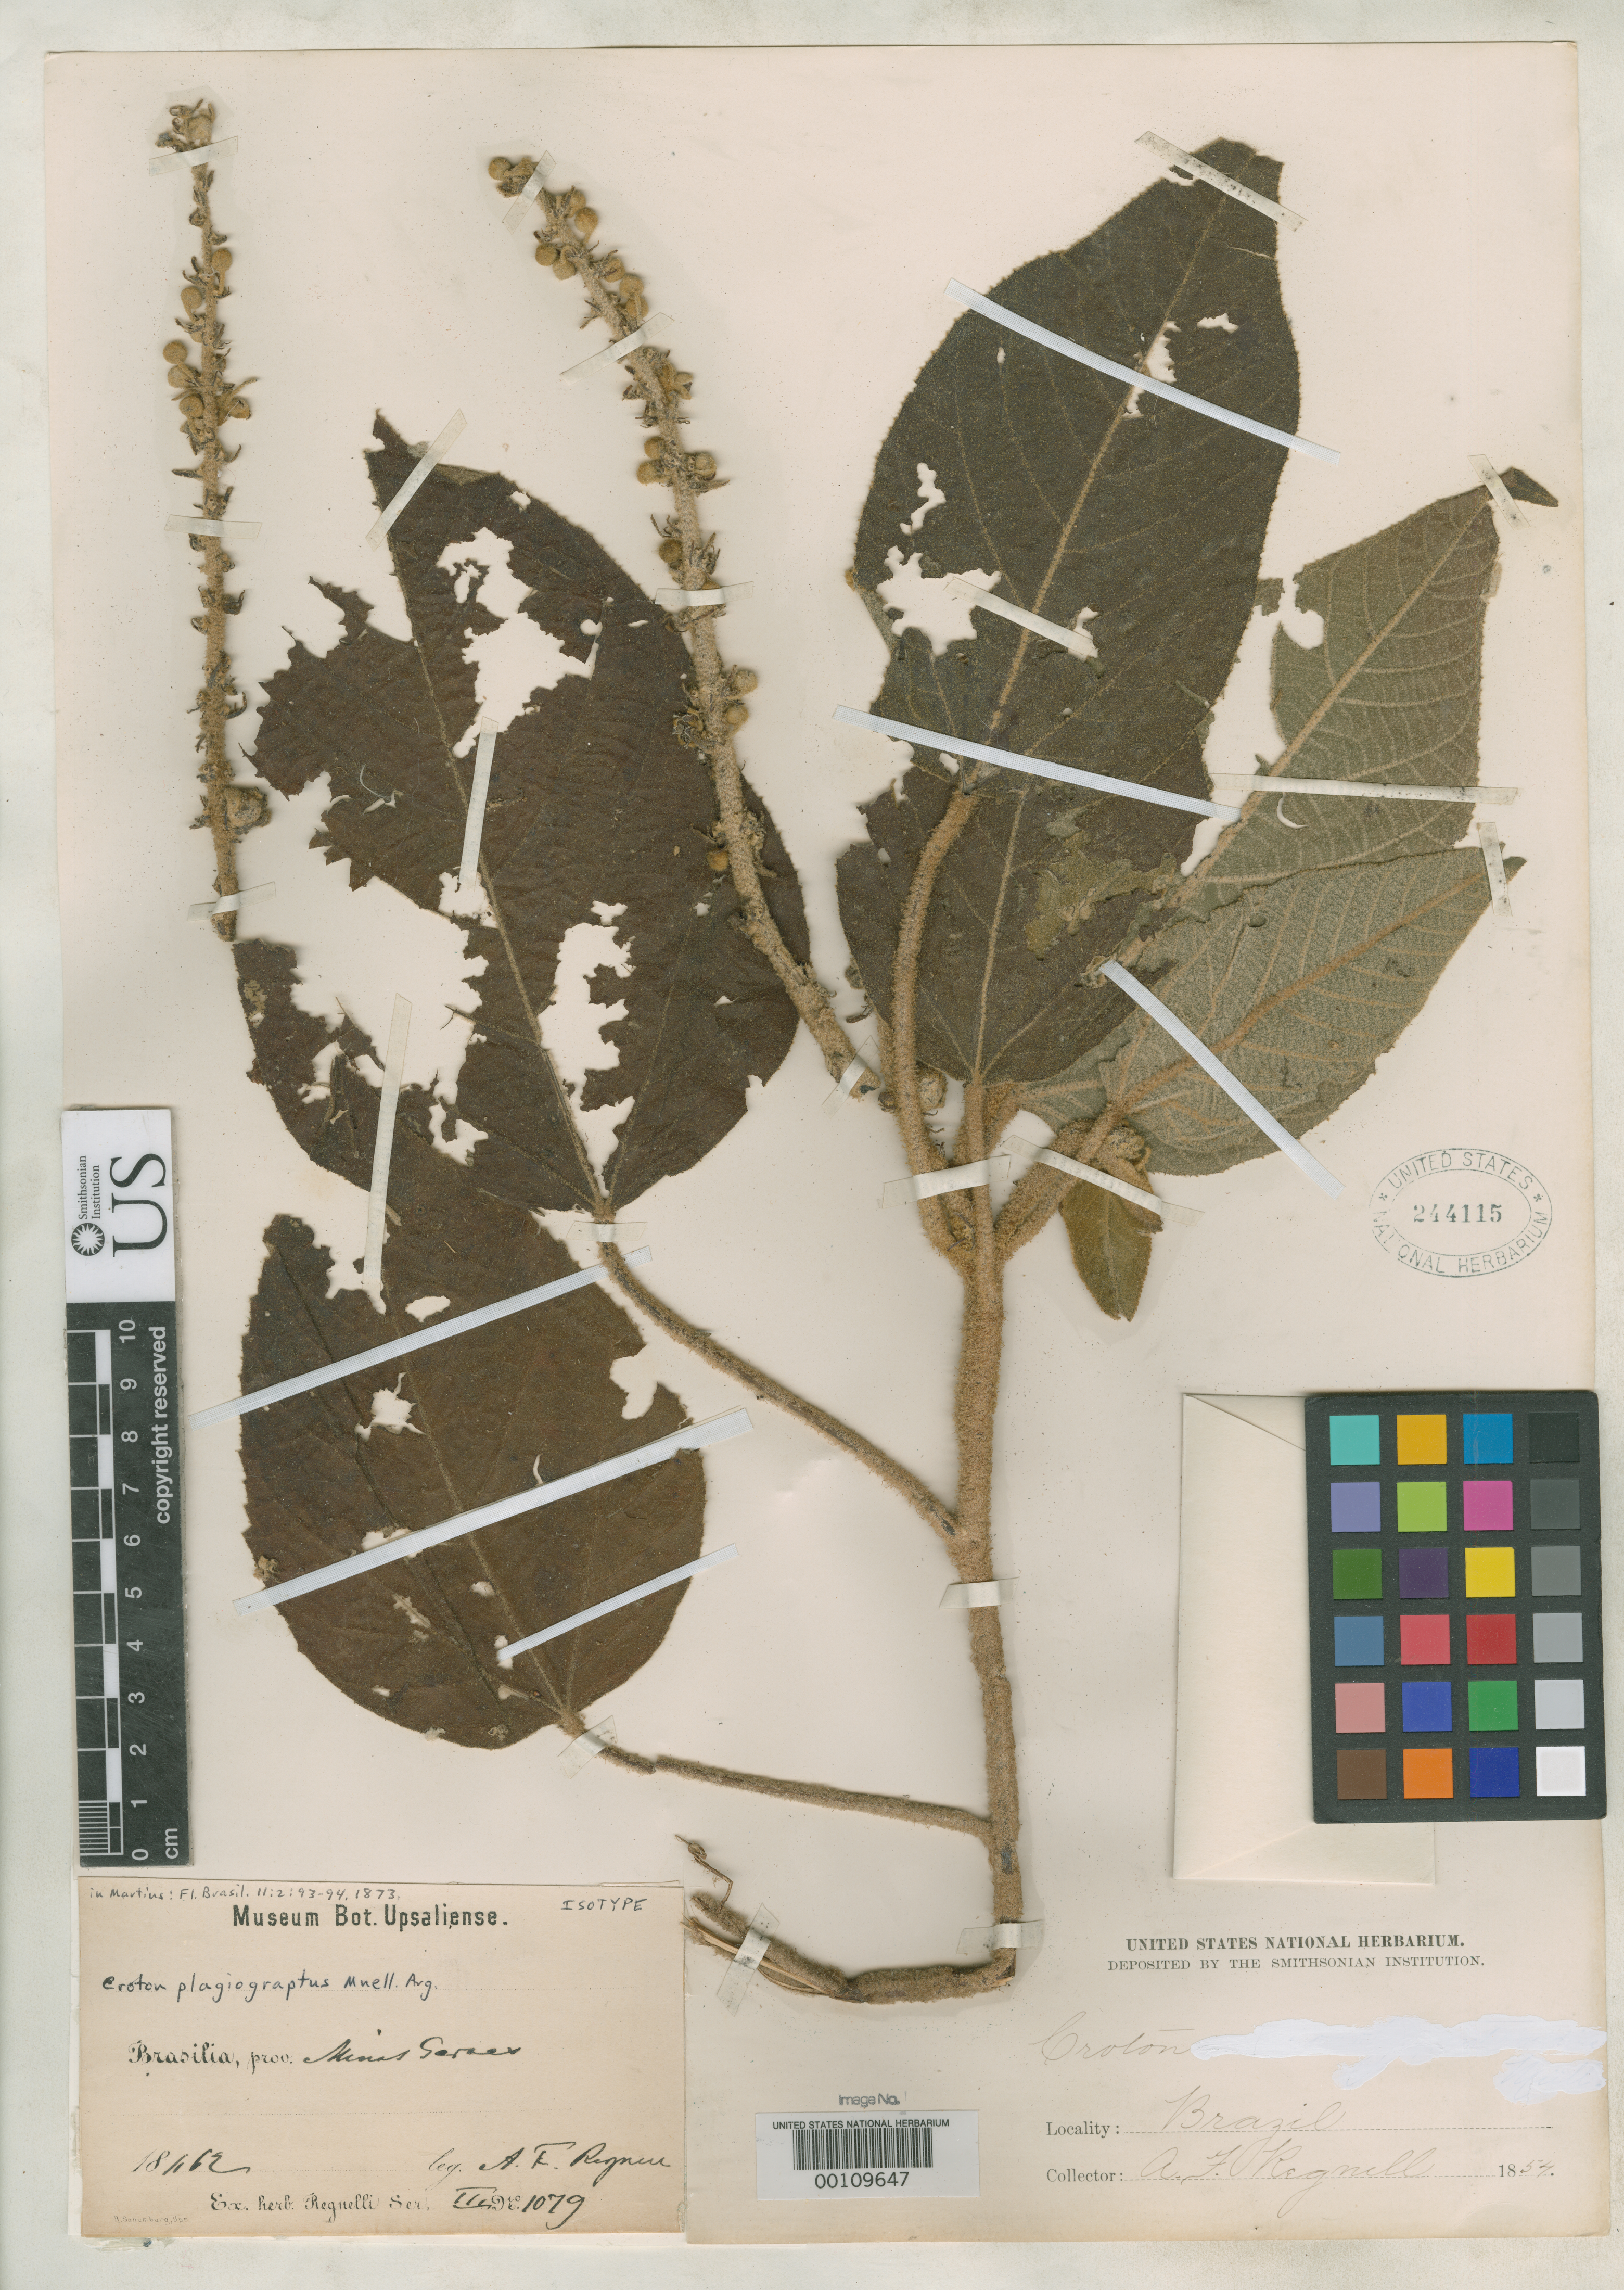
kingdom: Plantae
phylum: Tracheophyta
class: Magnoliopsida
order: Malpighiales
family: Euphorbiaceae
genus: Croton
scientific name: Croton plagiograptus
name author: Müll. Arg. in Mart.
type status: Isotype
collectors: A. F. Regnell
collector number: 1079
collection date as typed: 1862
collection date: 1862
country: Brazil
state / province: Minas Gerais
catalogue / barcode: US 244115